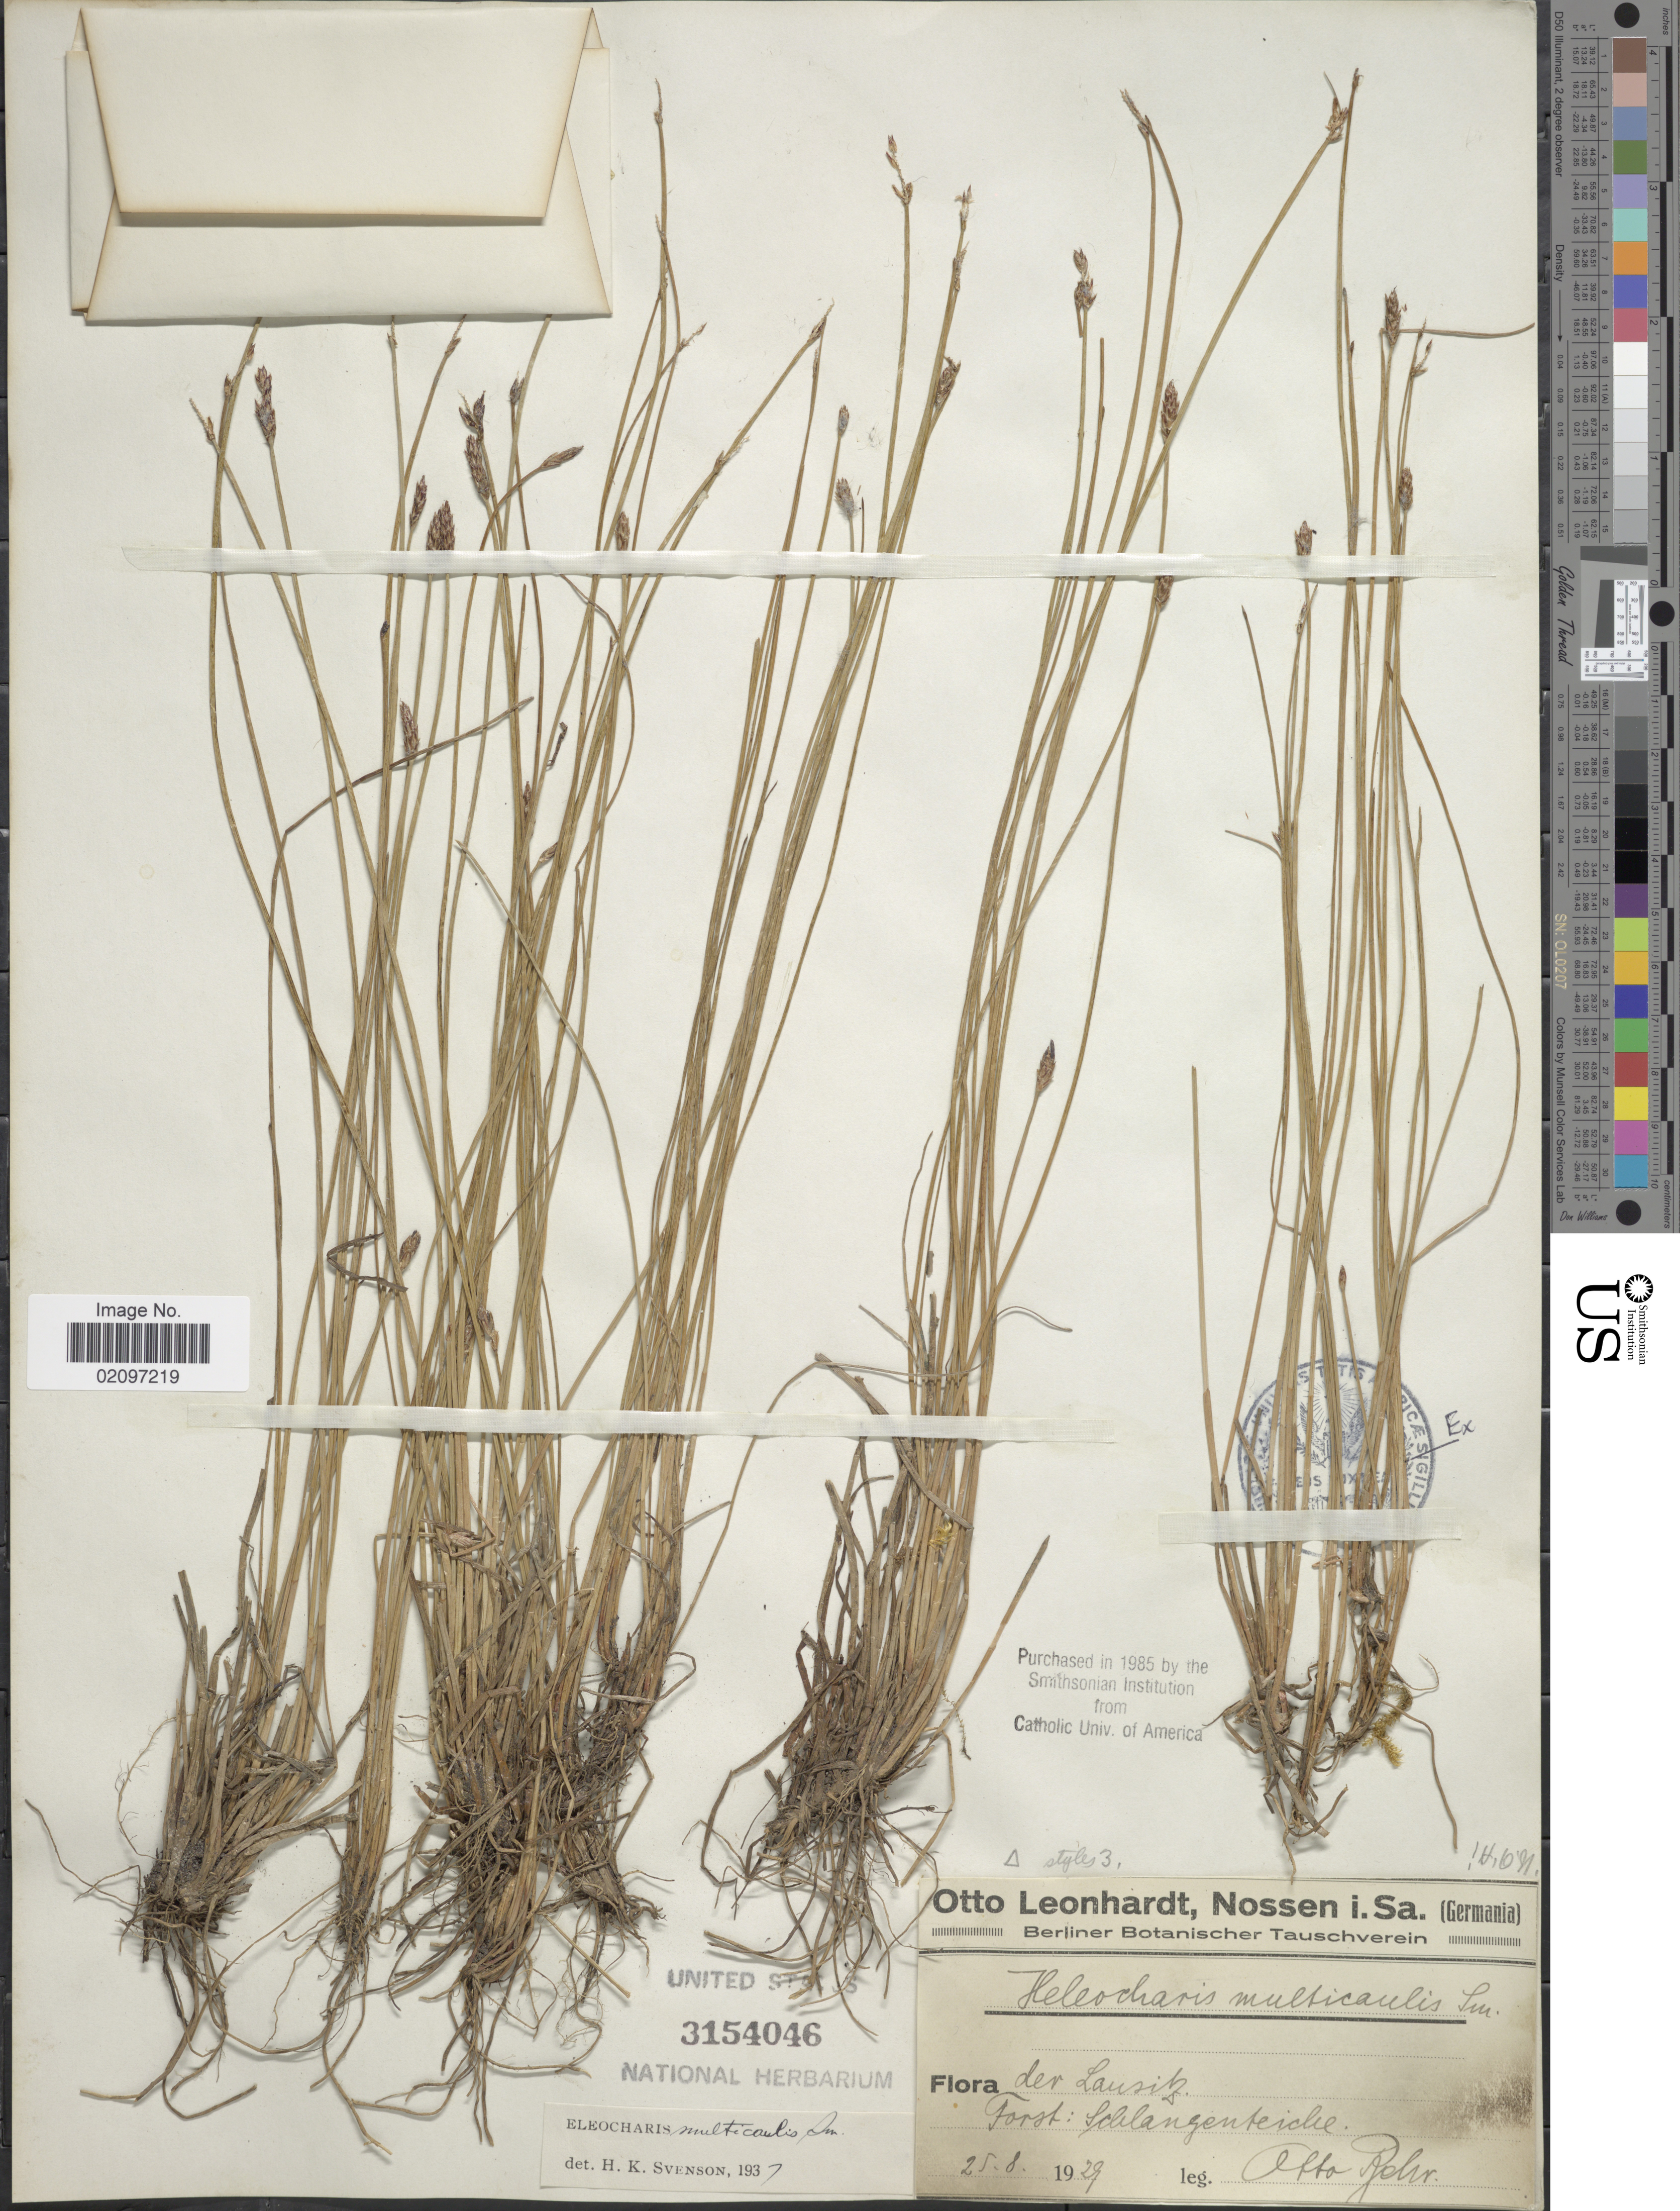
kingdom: Plantae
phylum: Tracheophyta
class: Liliopsida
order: Poales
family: Cyperaceae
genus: Eleocharis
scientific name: Eleocharis multicaulis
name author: (Sm.) Desv.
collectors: O. Leonhardt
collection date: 1929-08-25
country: Germany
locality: Lausitz, Forst: Schlangenteiche [interpreted]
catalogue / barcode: US 3154046